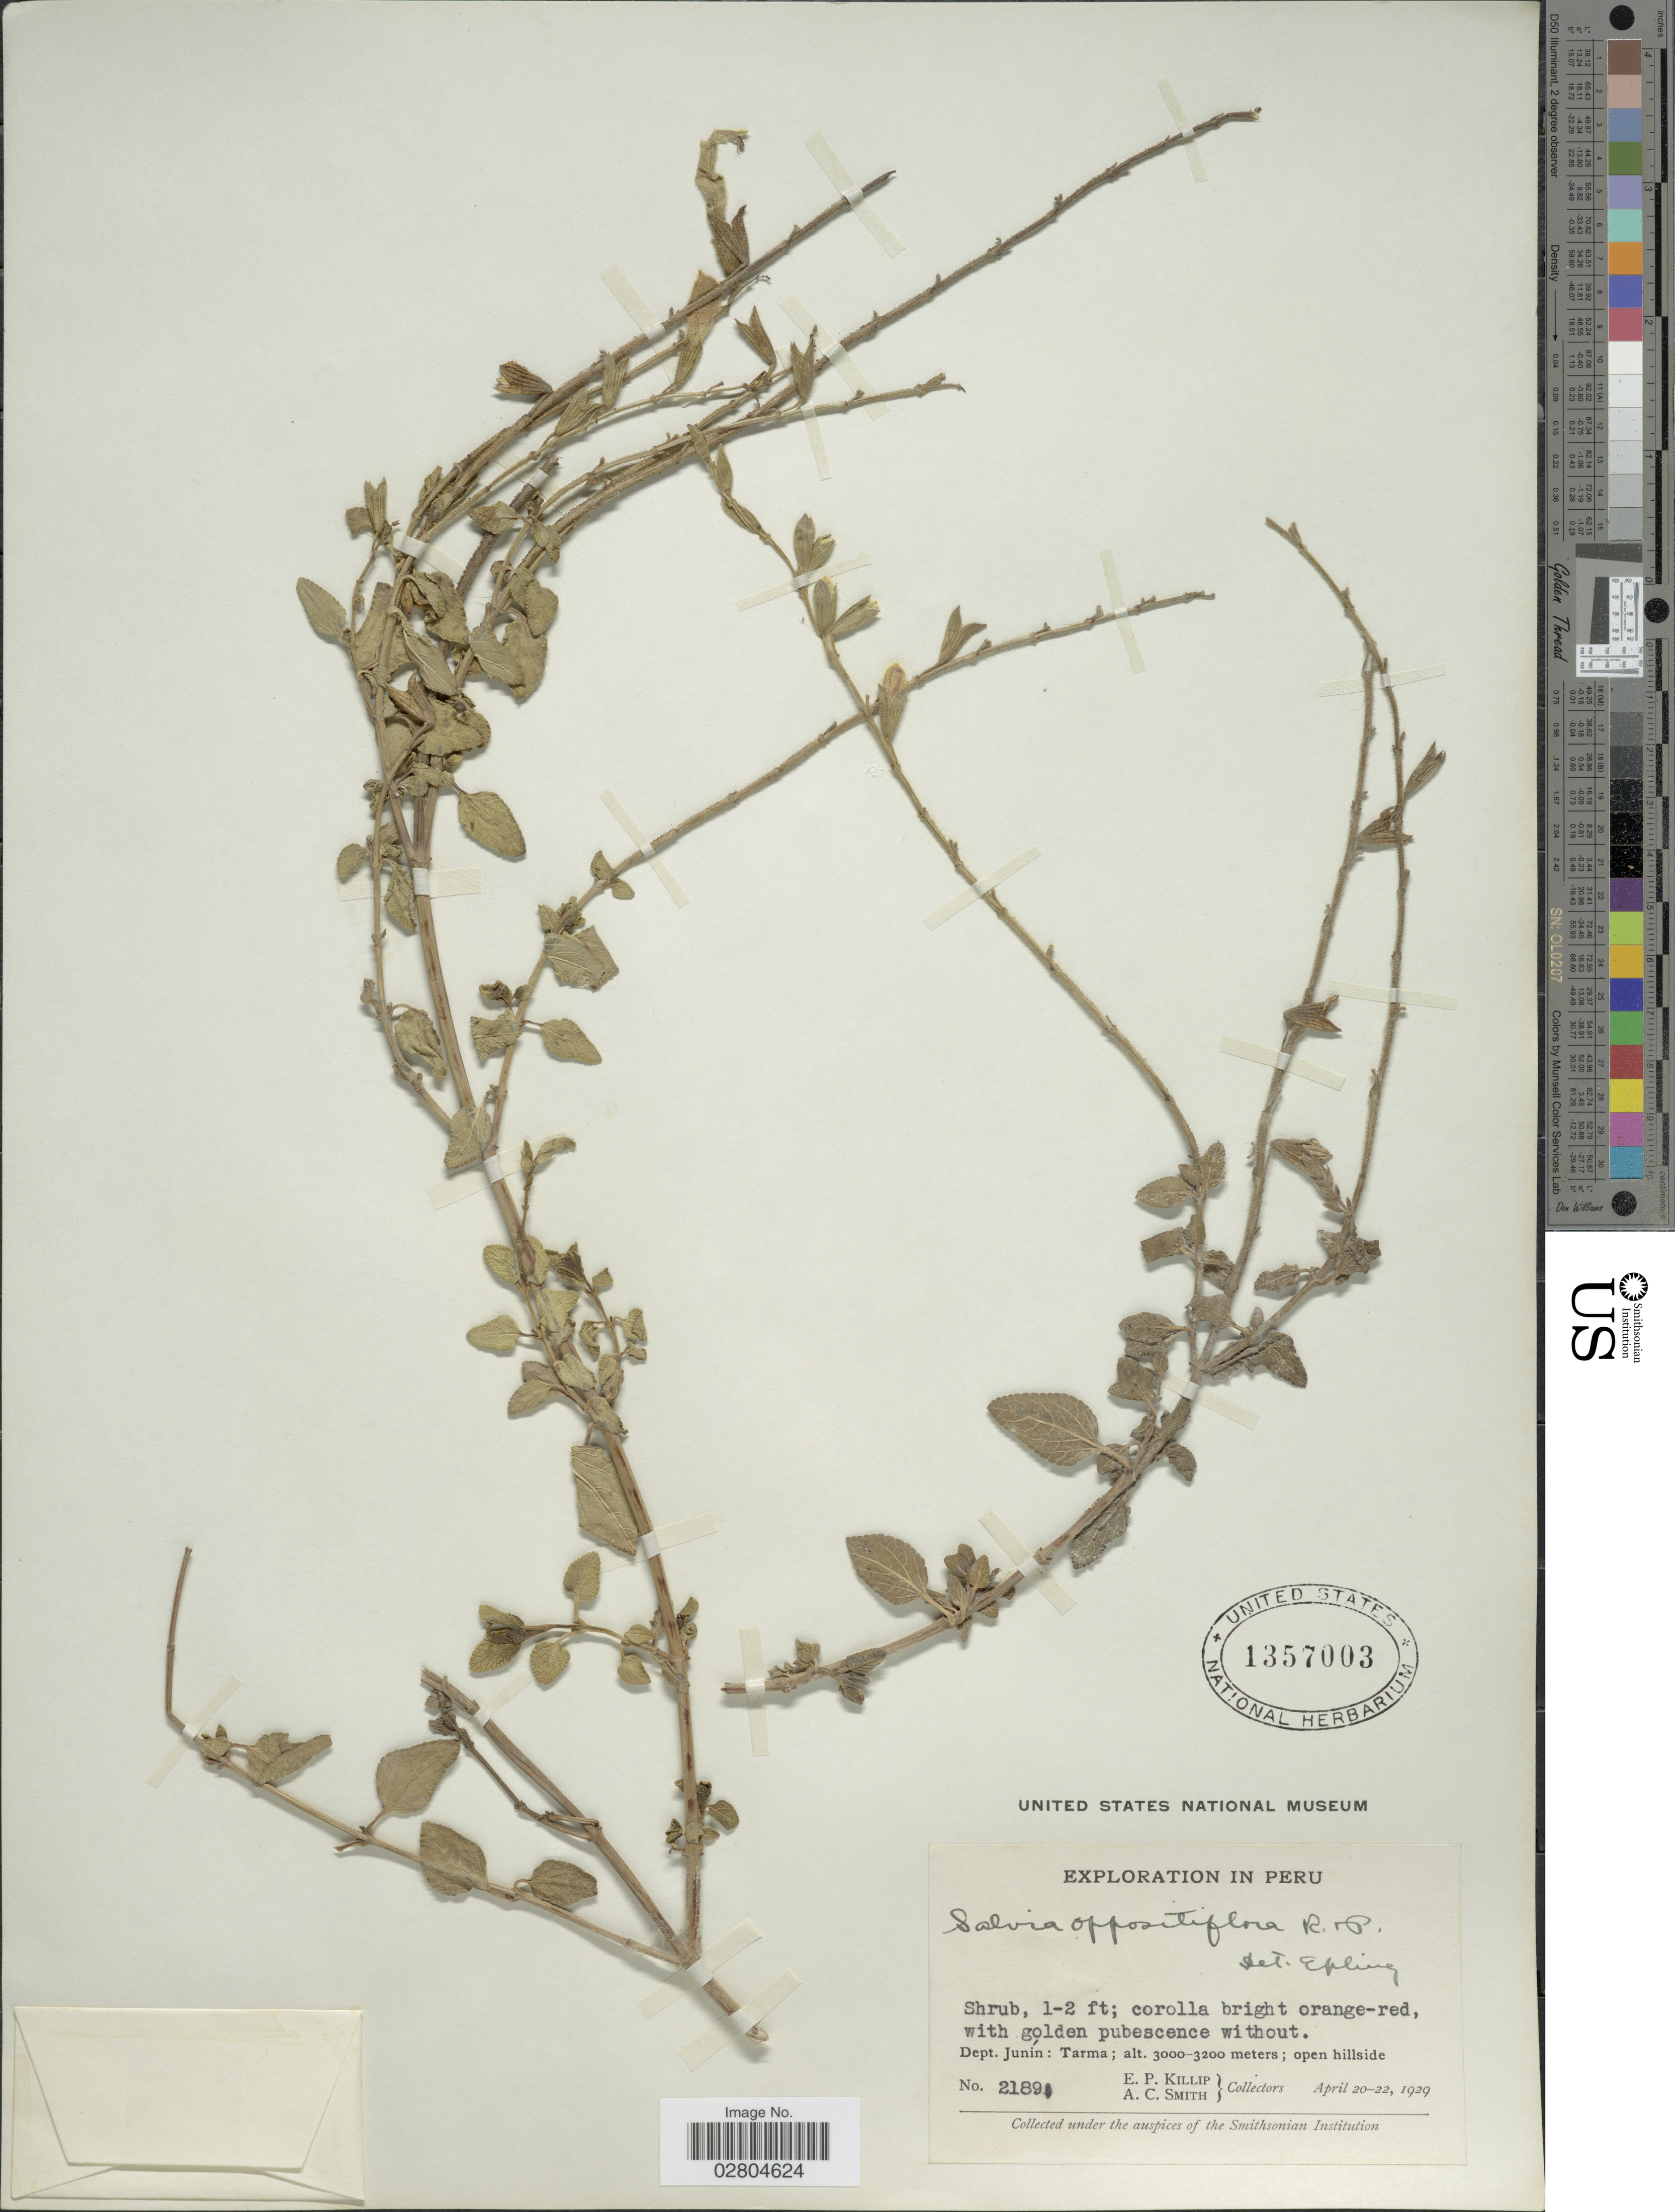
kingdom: Plantae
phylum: Tracheophyta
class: Magnoliopsida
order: Lamiales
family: Lamiaceae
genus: Salvia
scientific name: Salvia oppositiflora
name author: Ruiz & Pav.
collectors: E. P. Killip & A. C. Smith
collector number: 21891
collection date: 1929-04-20/1929-04-22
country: Peru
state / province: Junín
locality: Dept. Junín: Tarma.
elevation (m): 3000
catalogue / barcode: US 1357003